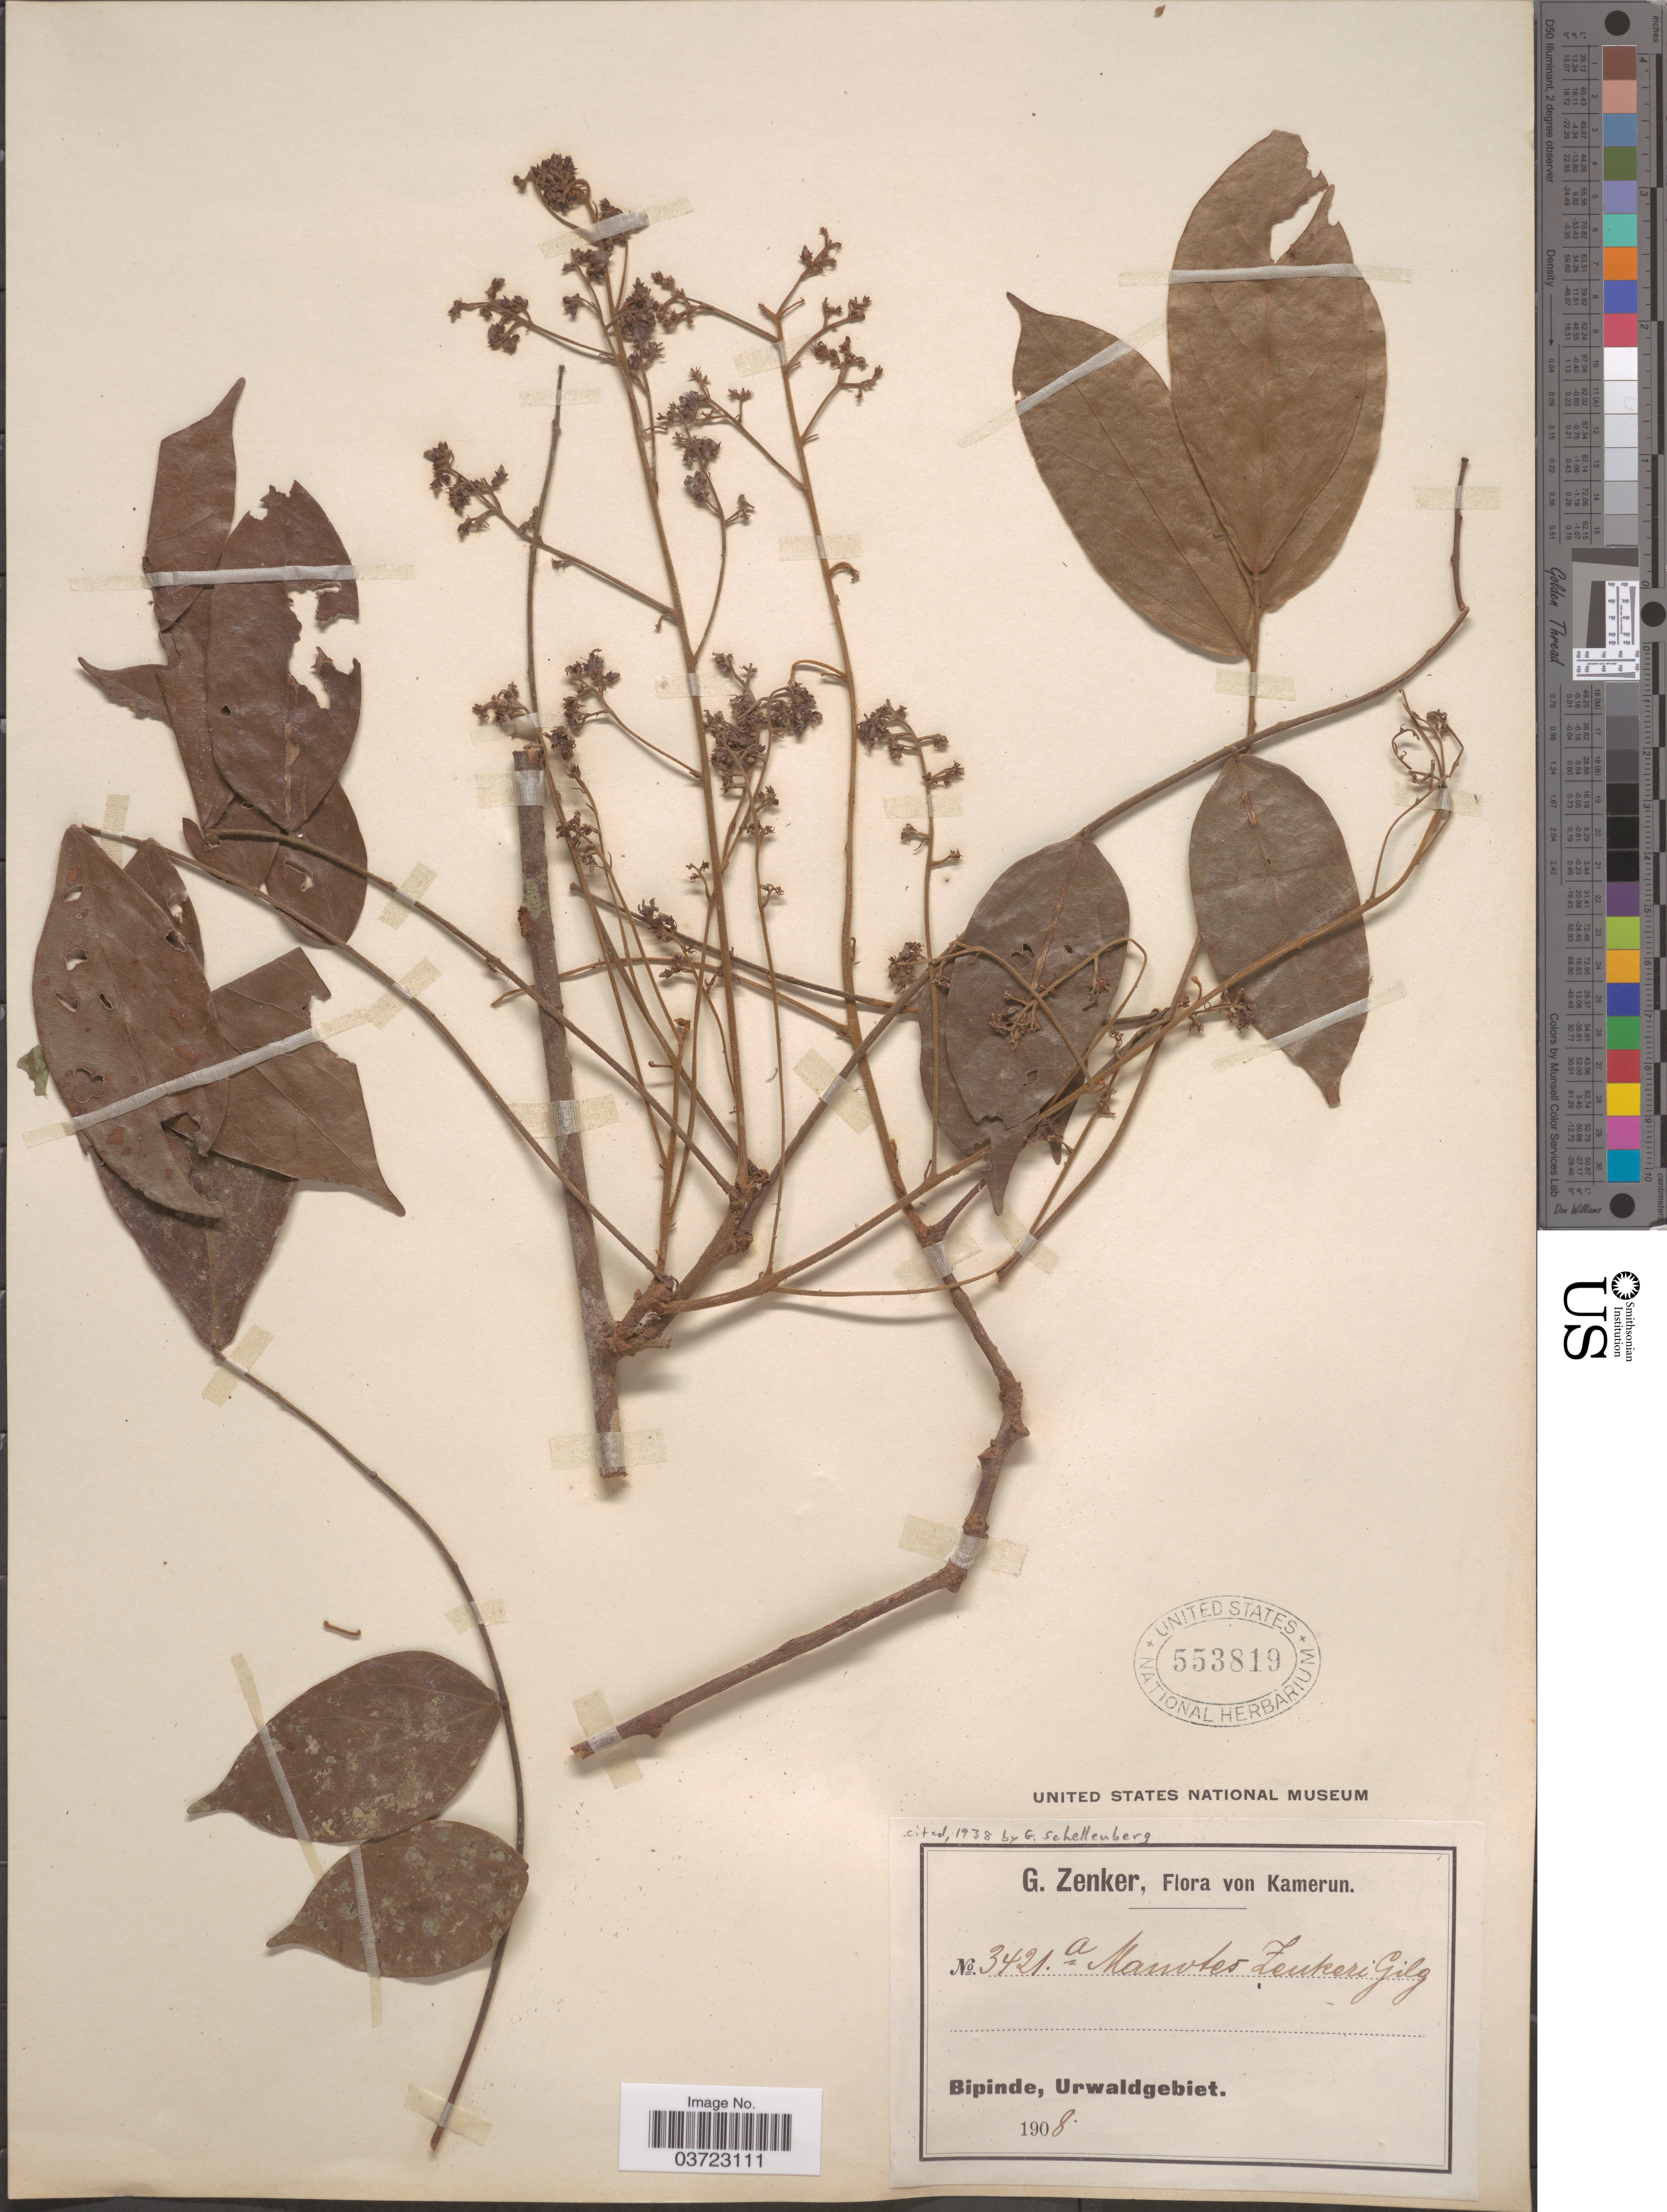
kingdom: Plantae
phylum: Tracheophyta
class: Magnoliopsida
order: Oxalidales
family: Connaraceae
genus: Manotes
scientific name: Manotes griffoniana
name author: Baill.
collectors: G. A. Zenker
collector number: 3421a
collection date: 1908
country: Cameroon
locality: Kamerun. Bipinde, Urwaldgebiet.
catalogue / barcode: US 553819